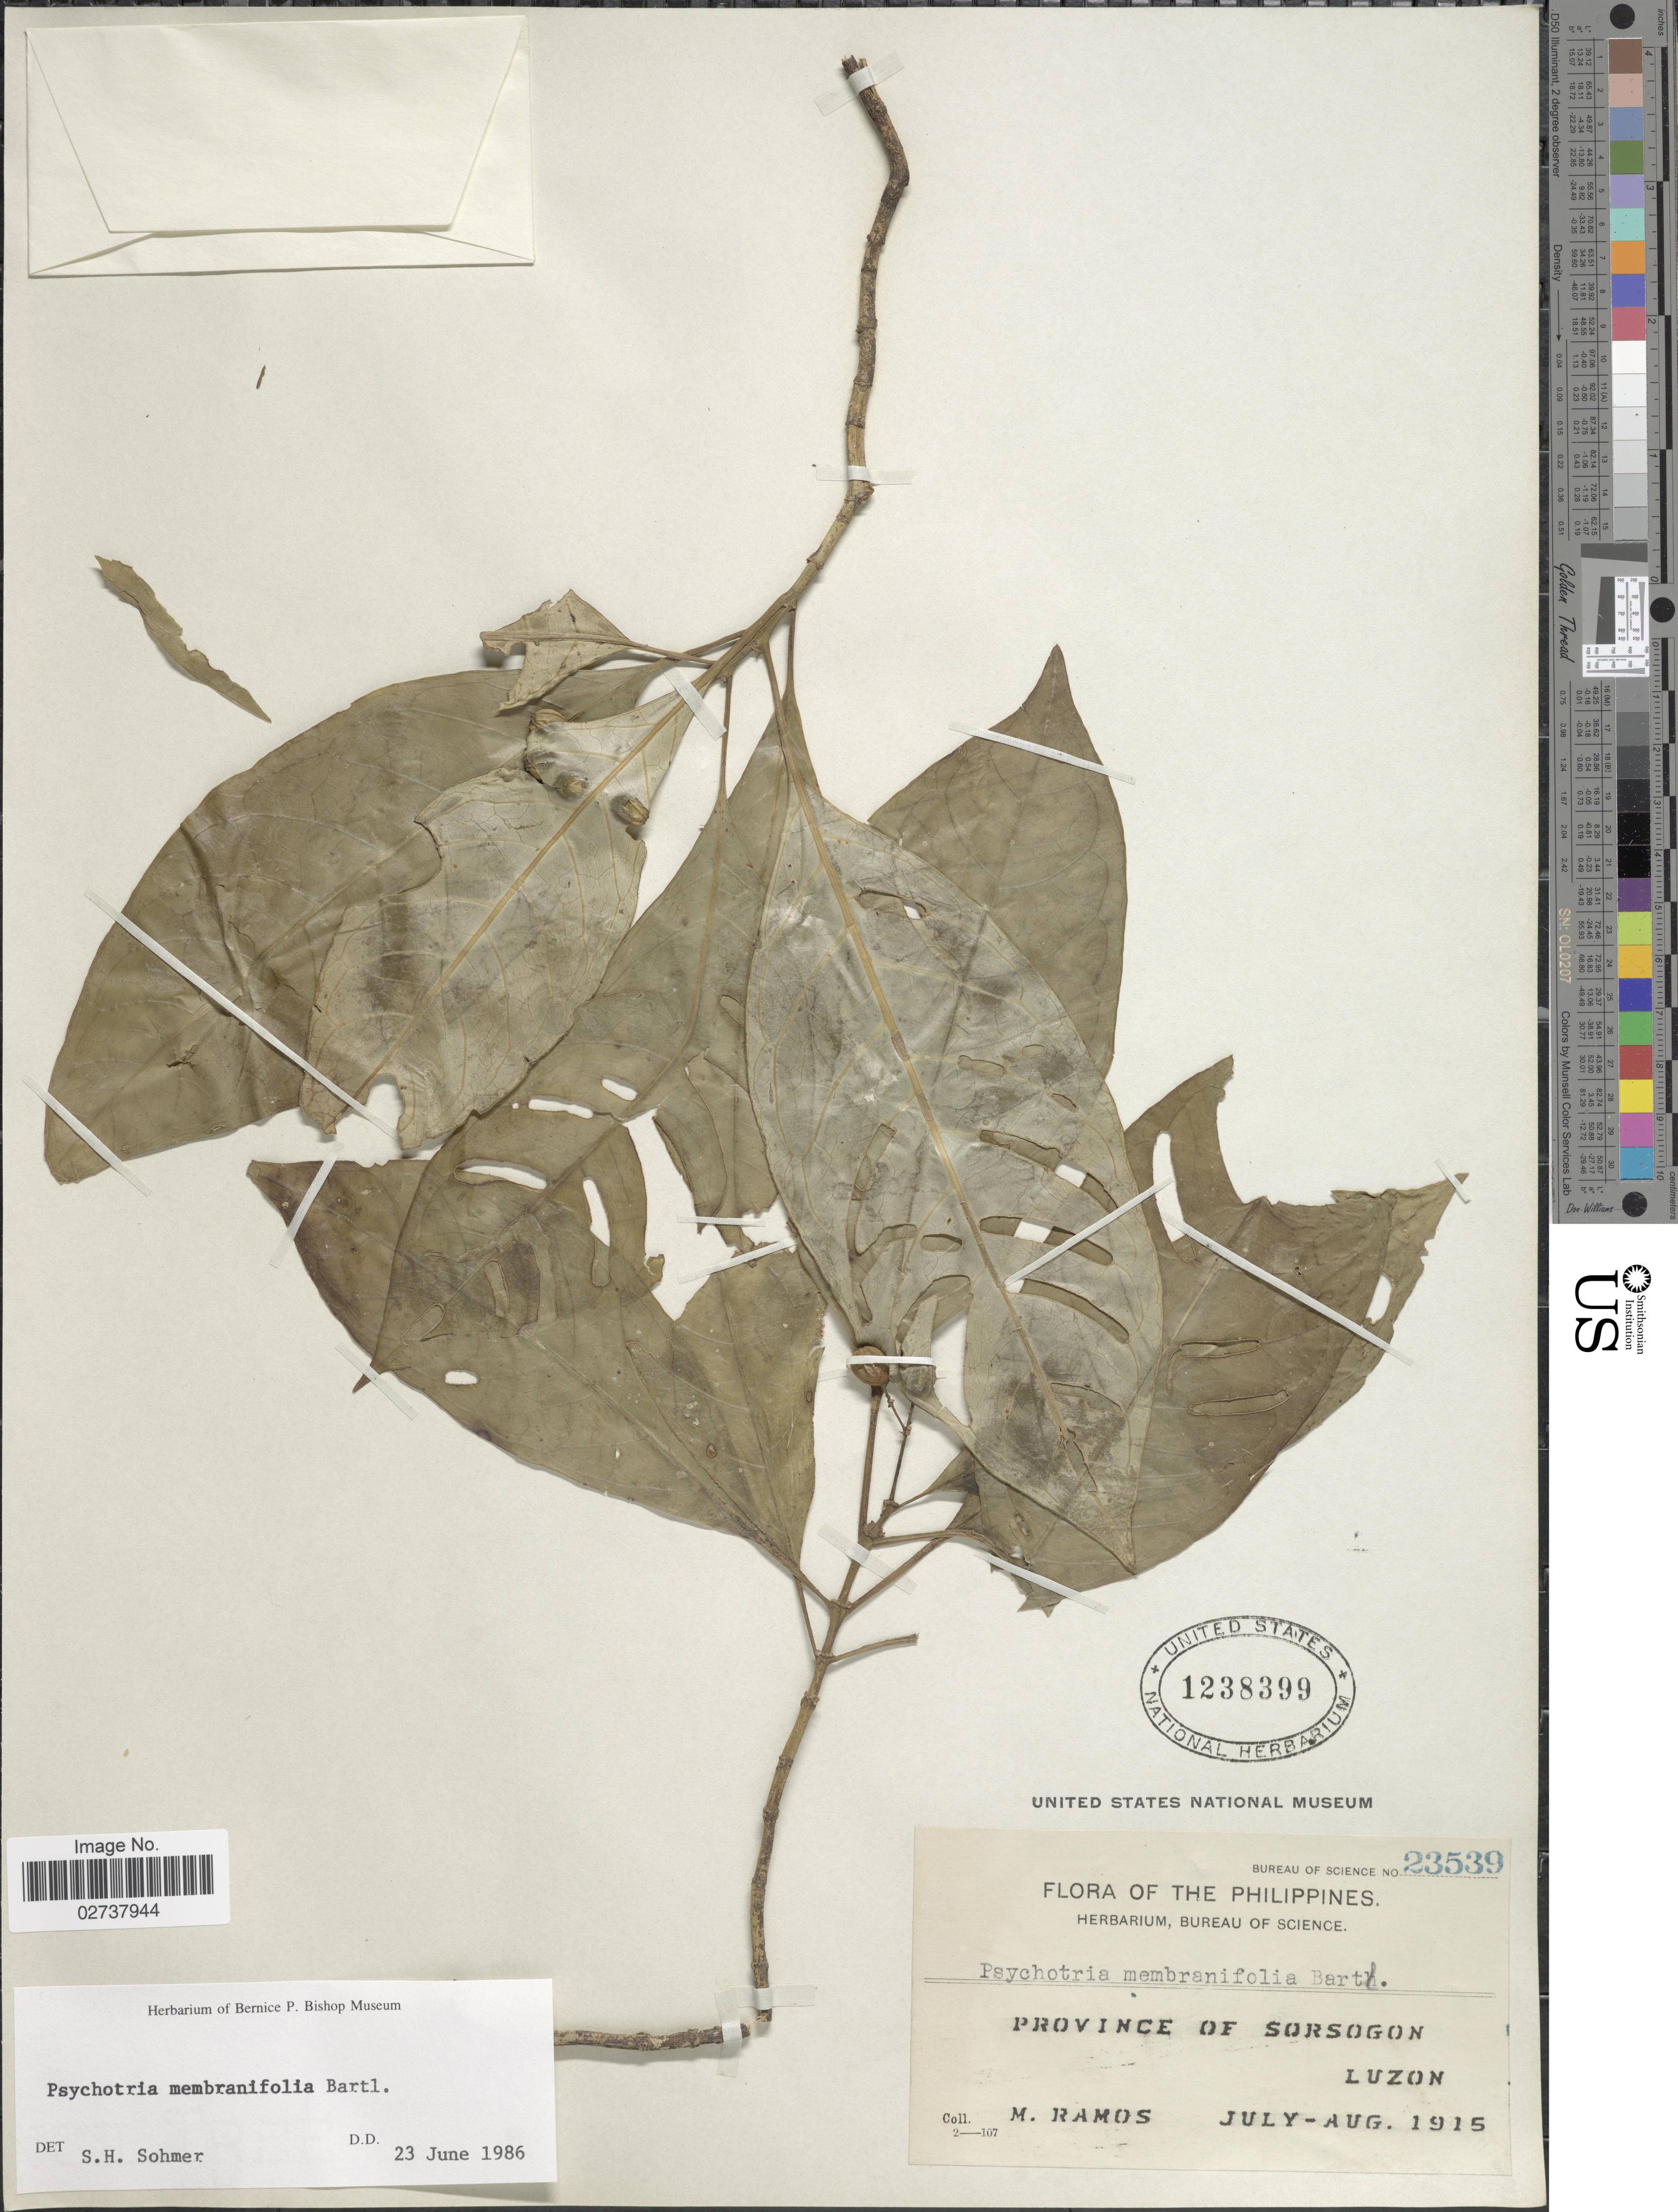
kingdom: Plantae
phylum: Tracheophyta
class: Magnoliopsida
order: Gentianales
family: Rubiaceae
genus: Psychotria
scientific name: Psychotria membranifolia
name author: Bartl. ex A. DC.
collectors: M. Ramos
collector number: Bureau of Science 23539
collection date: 1915-07/1915-08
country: Philippines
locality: Province of Sorsogon, Luzon.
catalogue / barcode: US 1238399